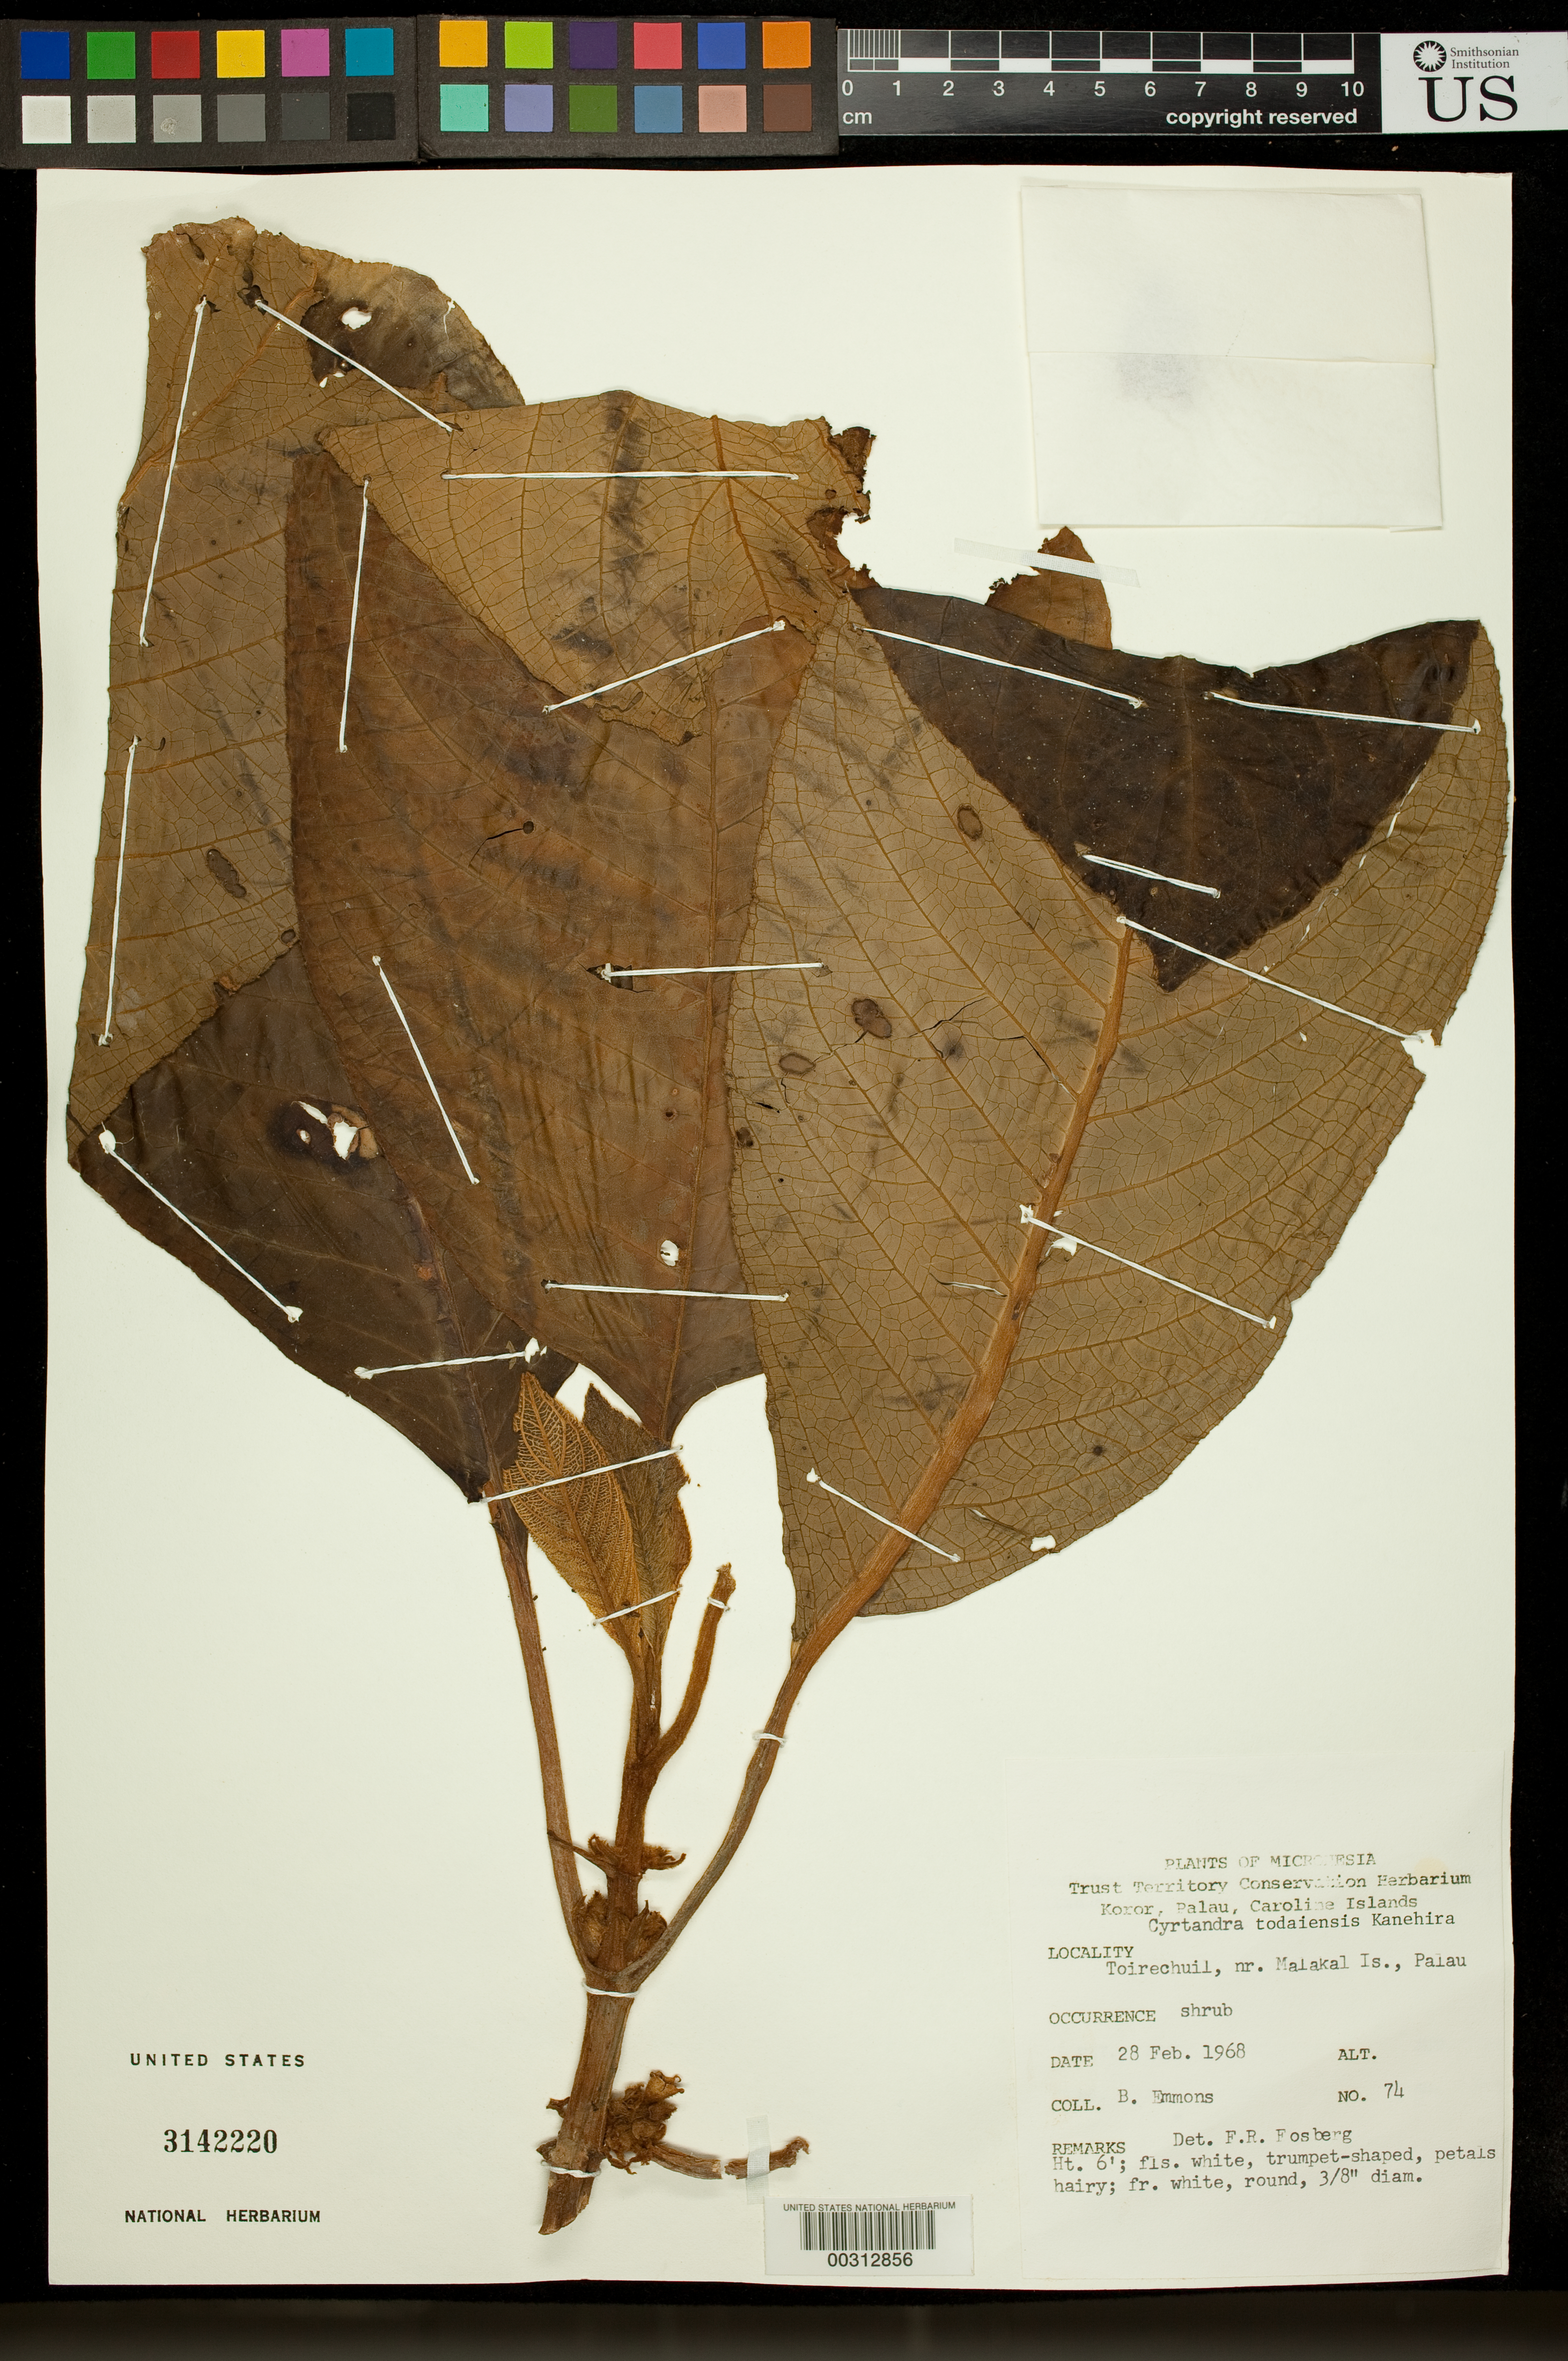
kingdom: Plantae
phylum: Tracheophyta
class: Magnoliopsida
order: Lamiales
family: Gesneriaceae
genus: Cyrtandra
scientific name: Cyrtandra todaiensis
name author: Kaneh.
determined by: Fosberg, F. R.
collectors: B. Emmons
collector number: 74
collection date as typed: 28 Feb 1968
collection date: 1968-02-28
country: Palau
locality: Toirechuil nr. Malakal Is.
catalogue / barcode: US 3142220